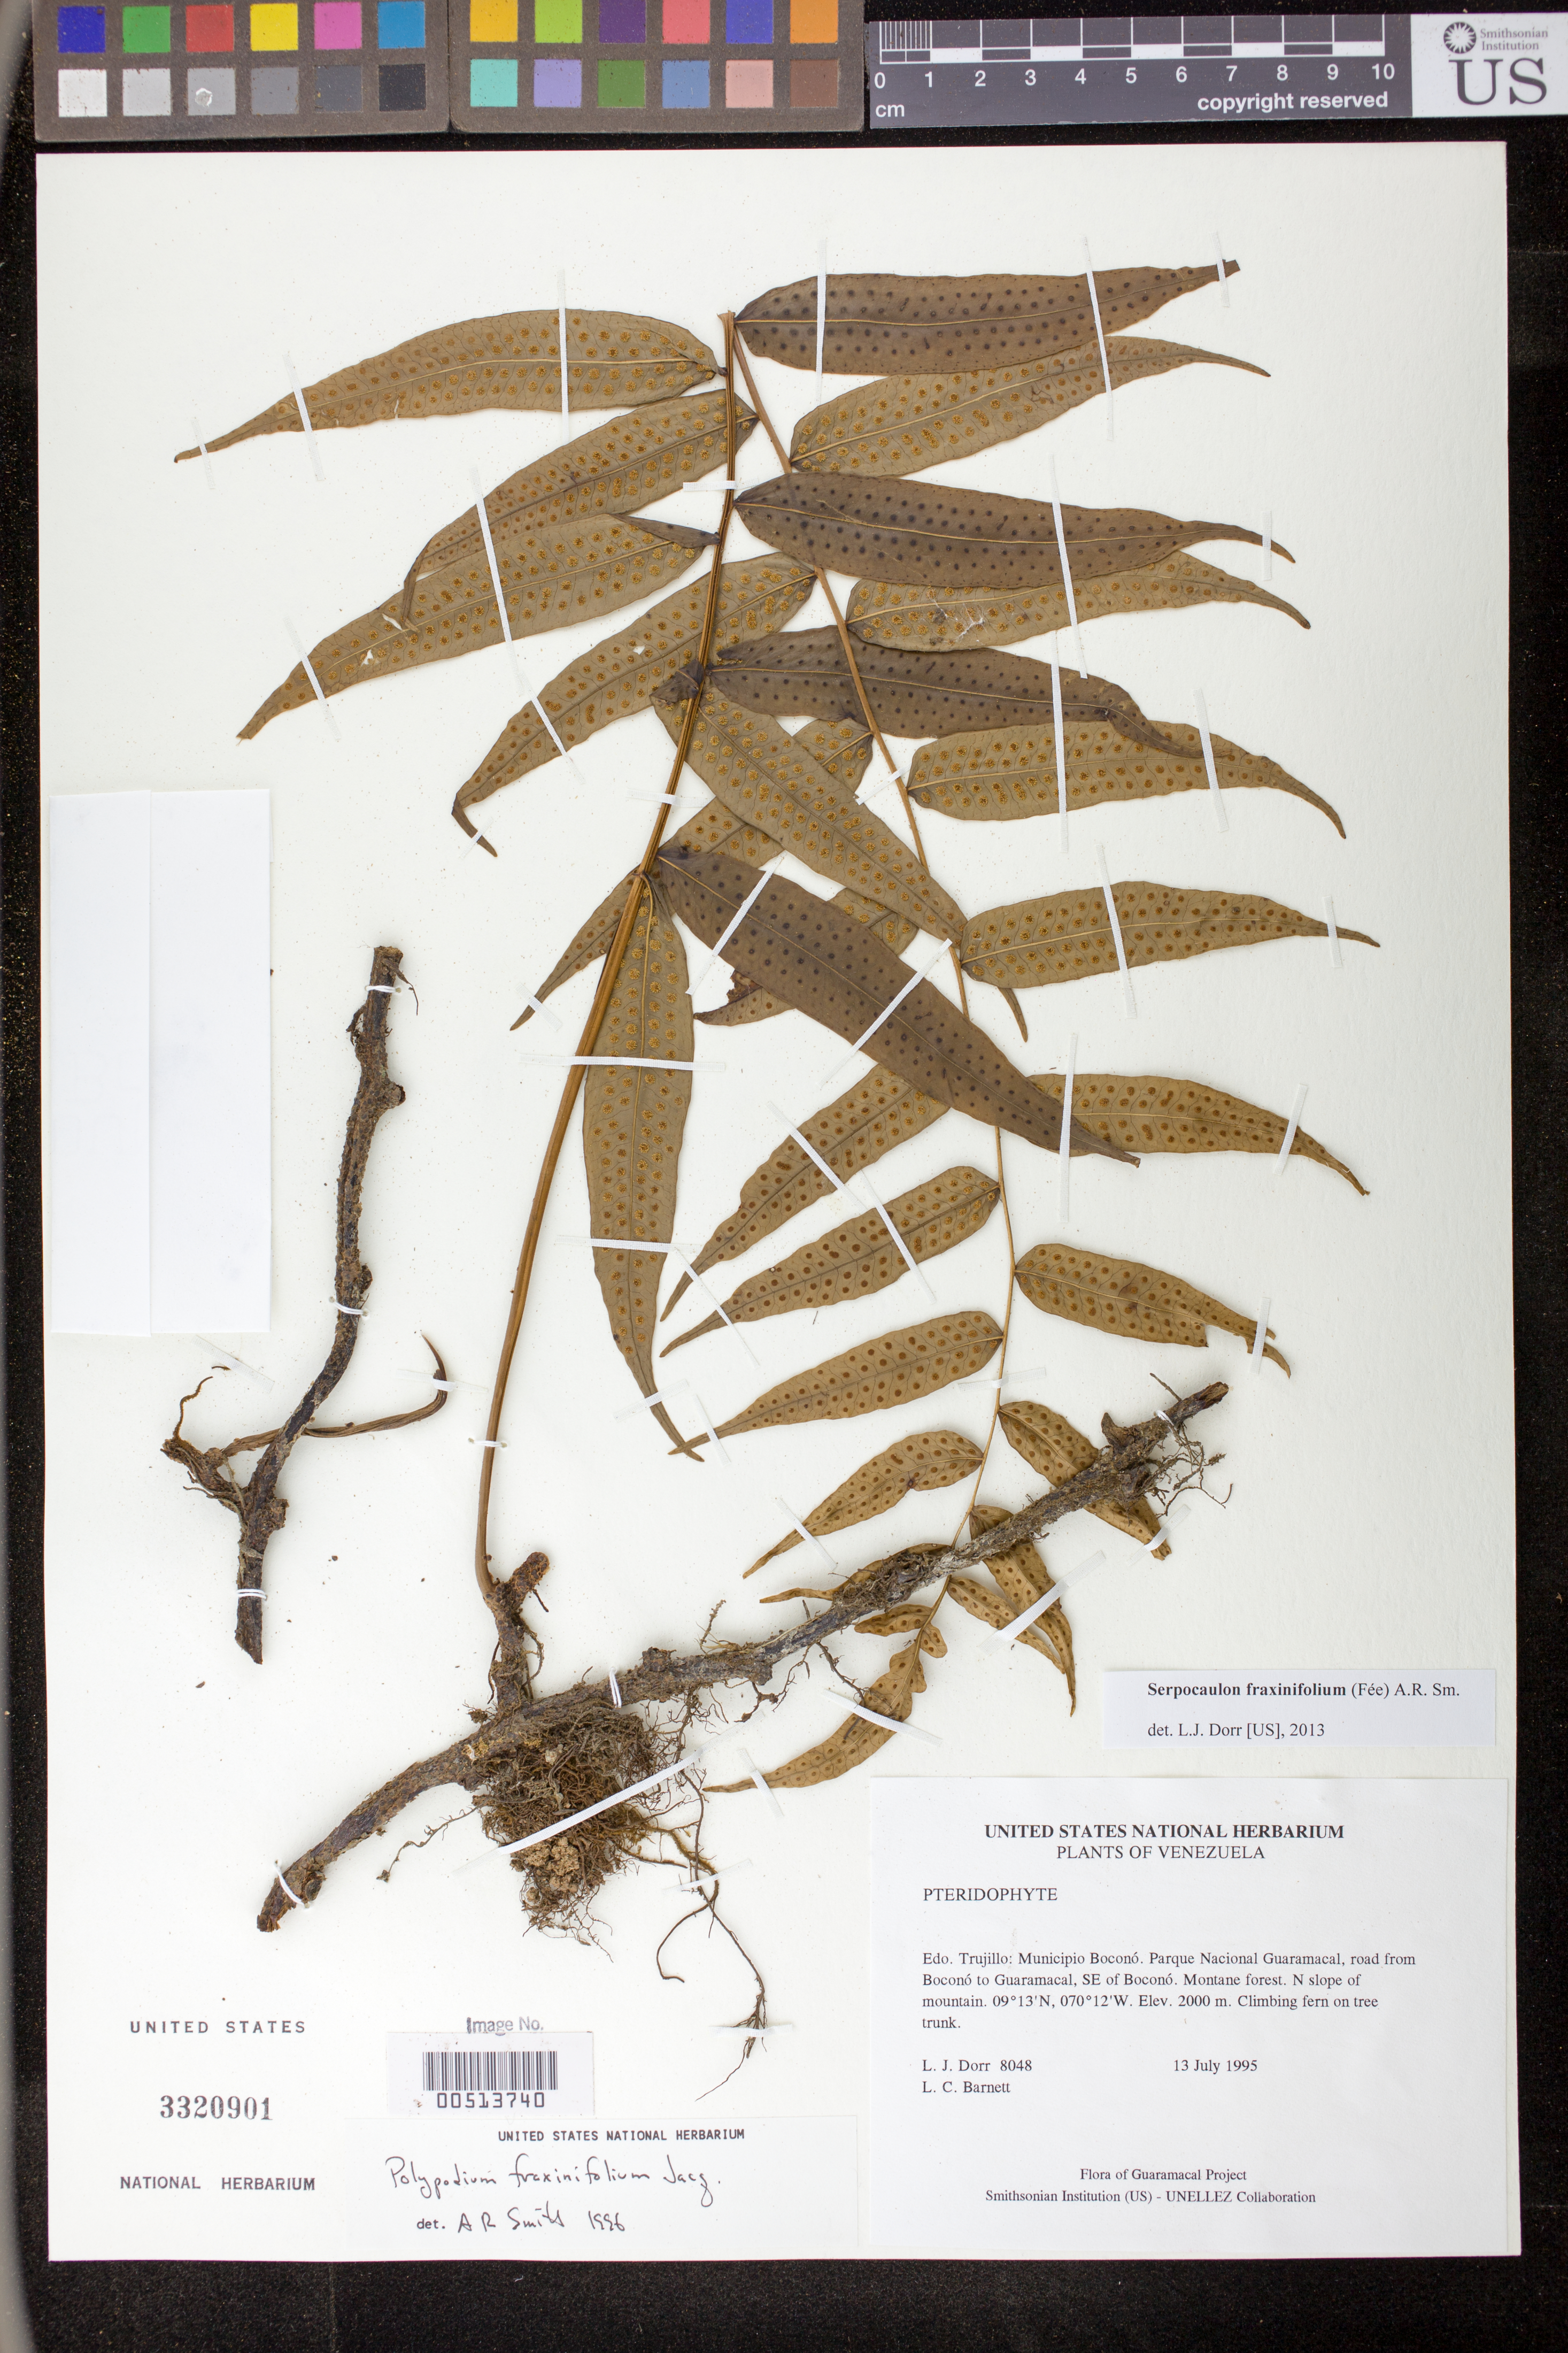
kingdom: Plantae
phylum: Tracheophyta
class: Polypodiopsida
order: Polypodiales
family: Polypodiaceae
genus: Serpocaulon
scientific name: Serpocaulon fraxinifolium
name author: (Jacq.) A.R. Sm.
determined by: Dorr, L. J., (BOT), Smithsonian Institution - National Museum of Natural History (UNITED STATES)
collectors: L. J. Dorr & L. C. Barnett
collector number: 8048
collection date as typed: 13 Jul 1995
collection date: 1995-07-13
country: Venezuela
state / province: Trujillo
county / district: Boconó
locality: Parque Nacional Guaramacal, road from Boconó to Guaramacal, SE of Boconó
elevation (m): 2000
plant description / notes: PORT, UC, US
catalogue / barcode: US 3320901